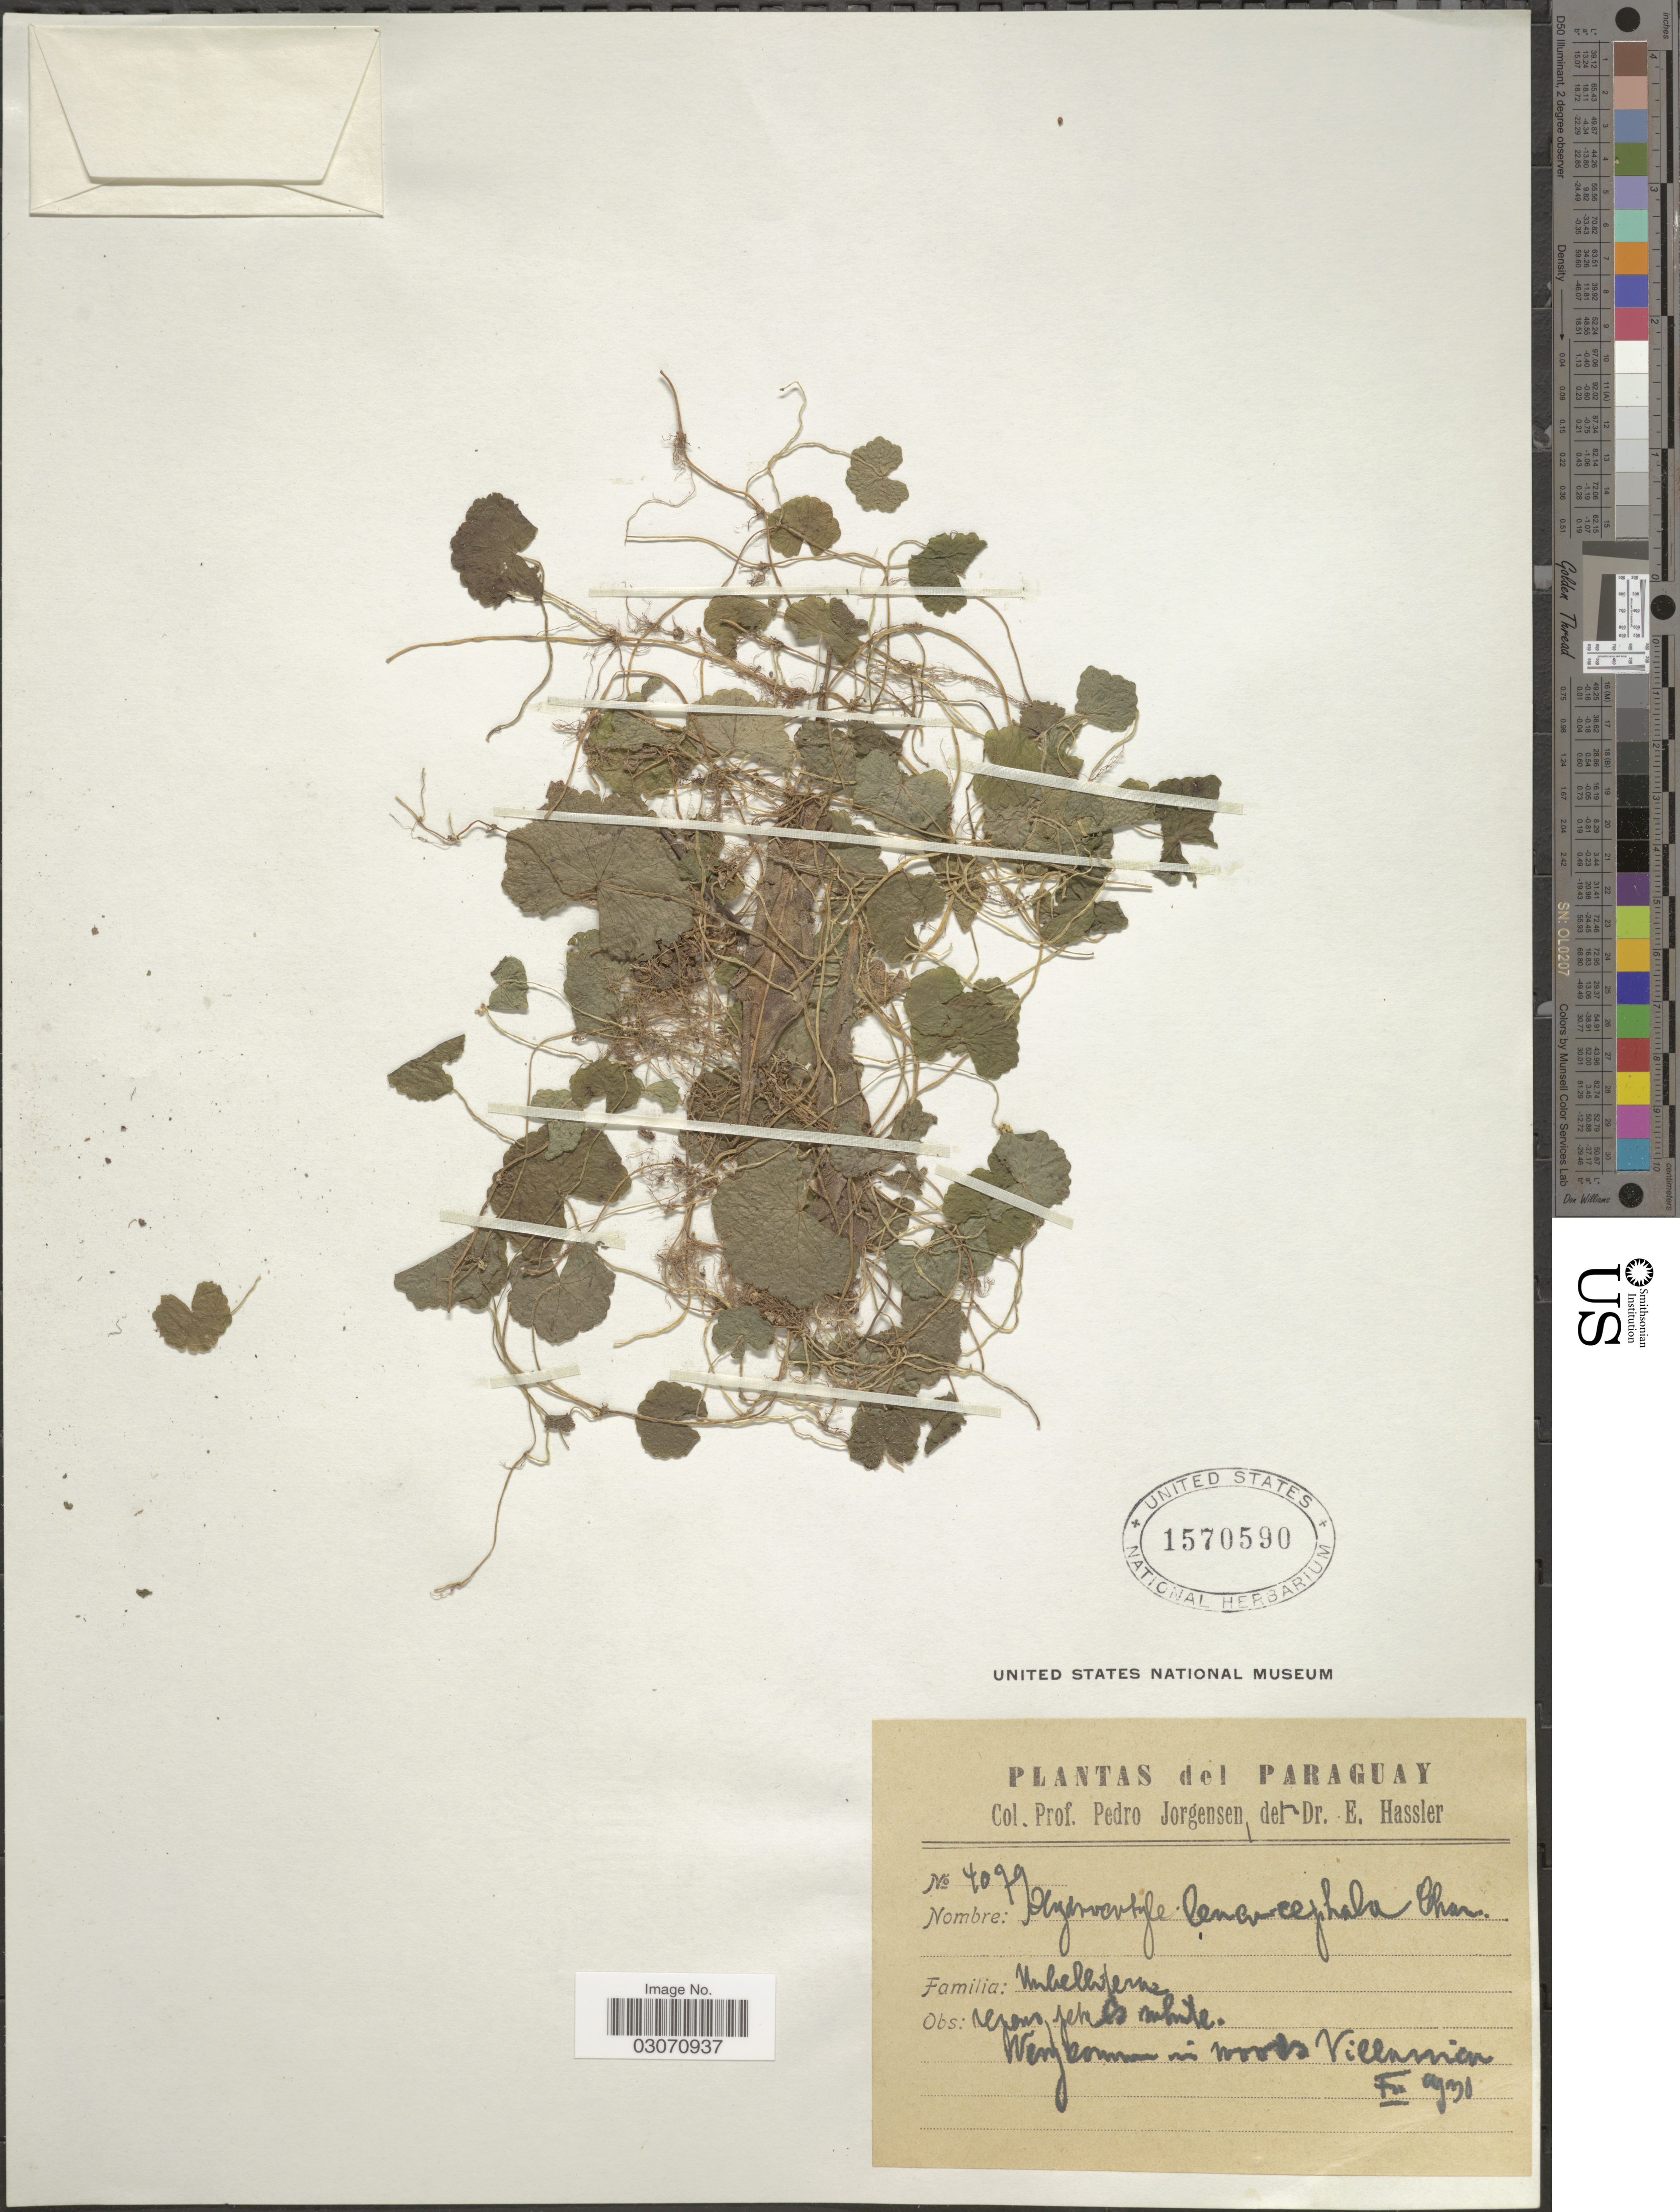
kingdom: Plantae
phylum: Tracheophyta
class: Magnoliopsida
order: Apiales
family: Araliaceae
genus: Hydrocotyle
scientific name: Hydrocotyle leucocephala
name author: Cham. & Schltdl.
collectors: P. Jörgensen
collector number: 4079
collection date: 1931-12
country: Paraguay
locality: In woods Villarrica.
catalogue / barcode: US 1570590